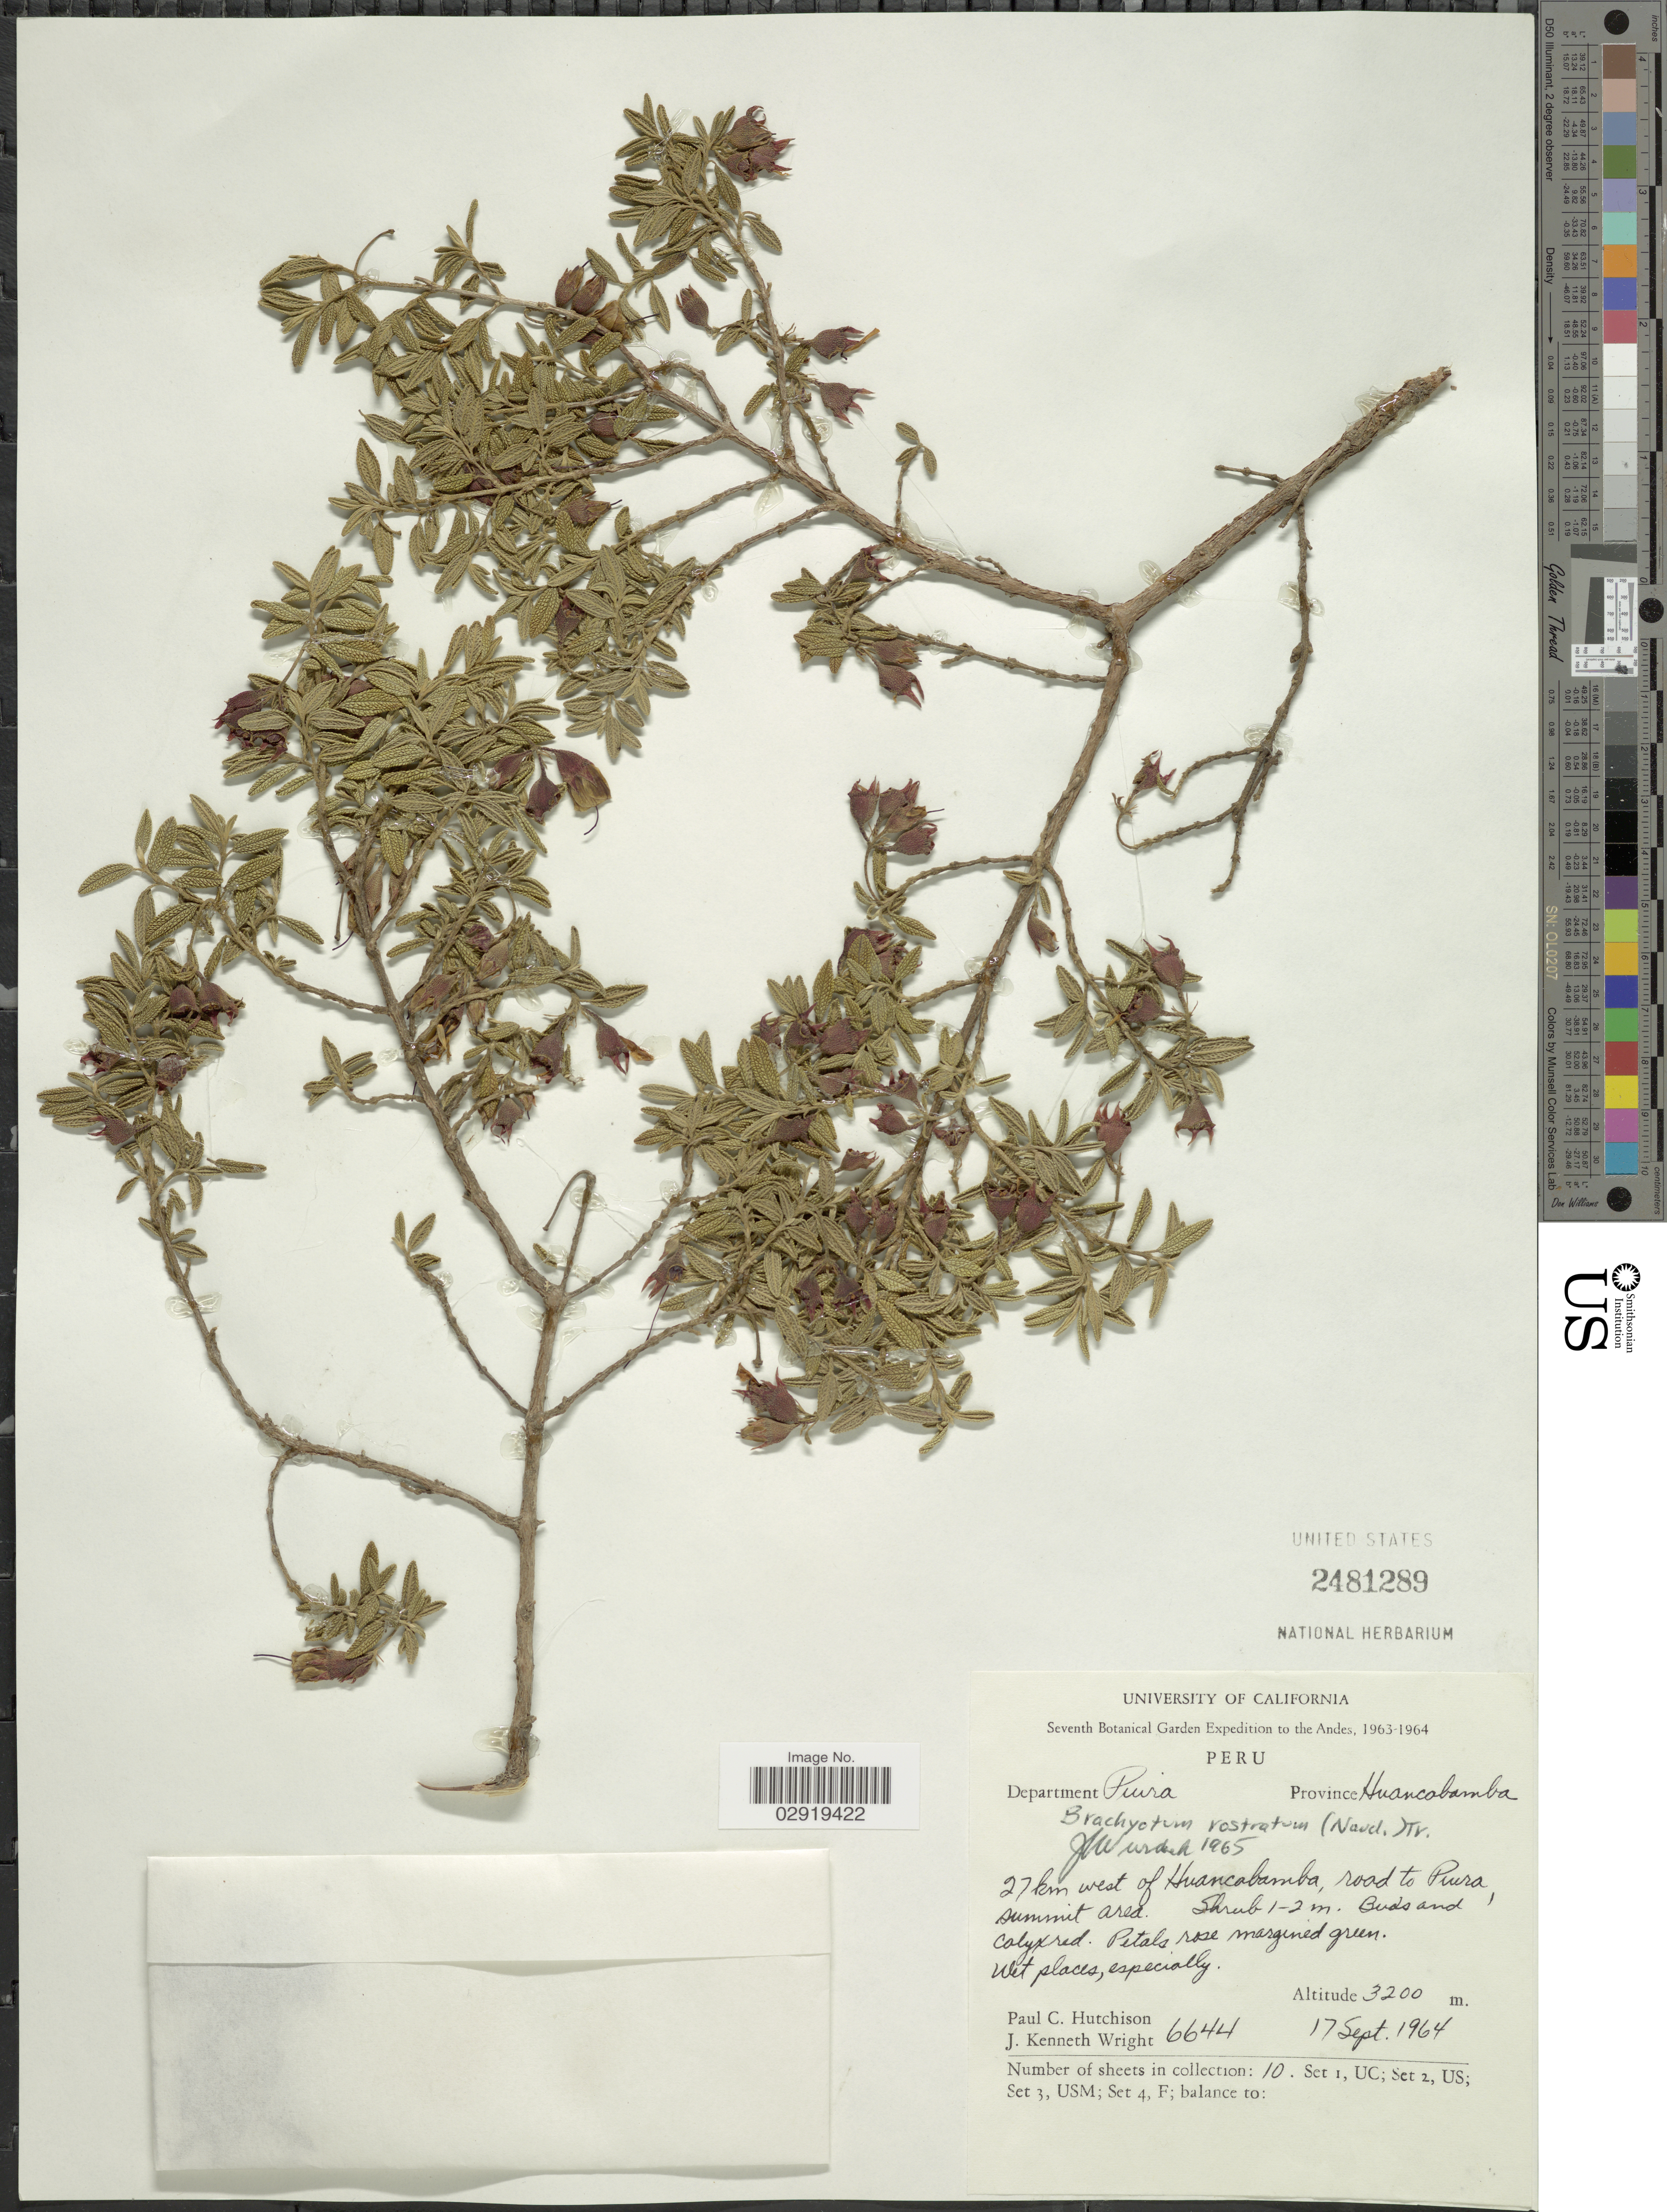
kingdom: Plantae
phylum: Tracheophyta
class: Magnoliopsida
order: Myrtales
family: Melastomataceae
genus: Brachyotum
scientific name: Brachyotum rostratum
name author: (Naudin) Triana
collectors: P. C. Hutchison & J. K. Wright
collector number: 6644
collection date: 1964-09-17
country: Peru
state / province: Piura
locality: Andes. Department Piura. Province Huancabamba. 27 km west of Huancabamba, road to Piura, summit area.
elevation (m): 3200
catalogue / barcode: US 2481289